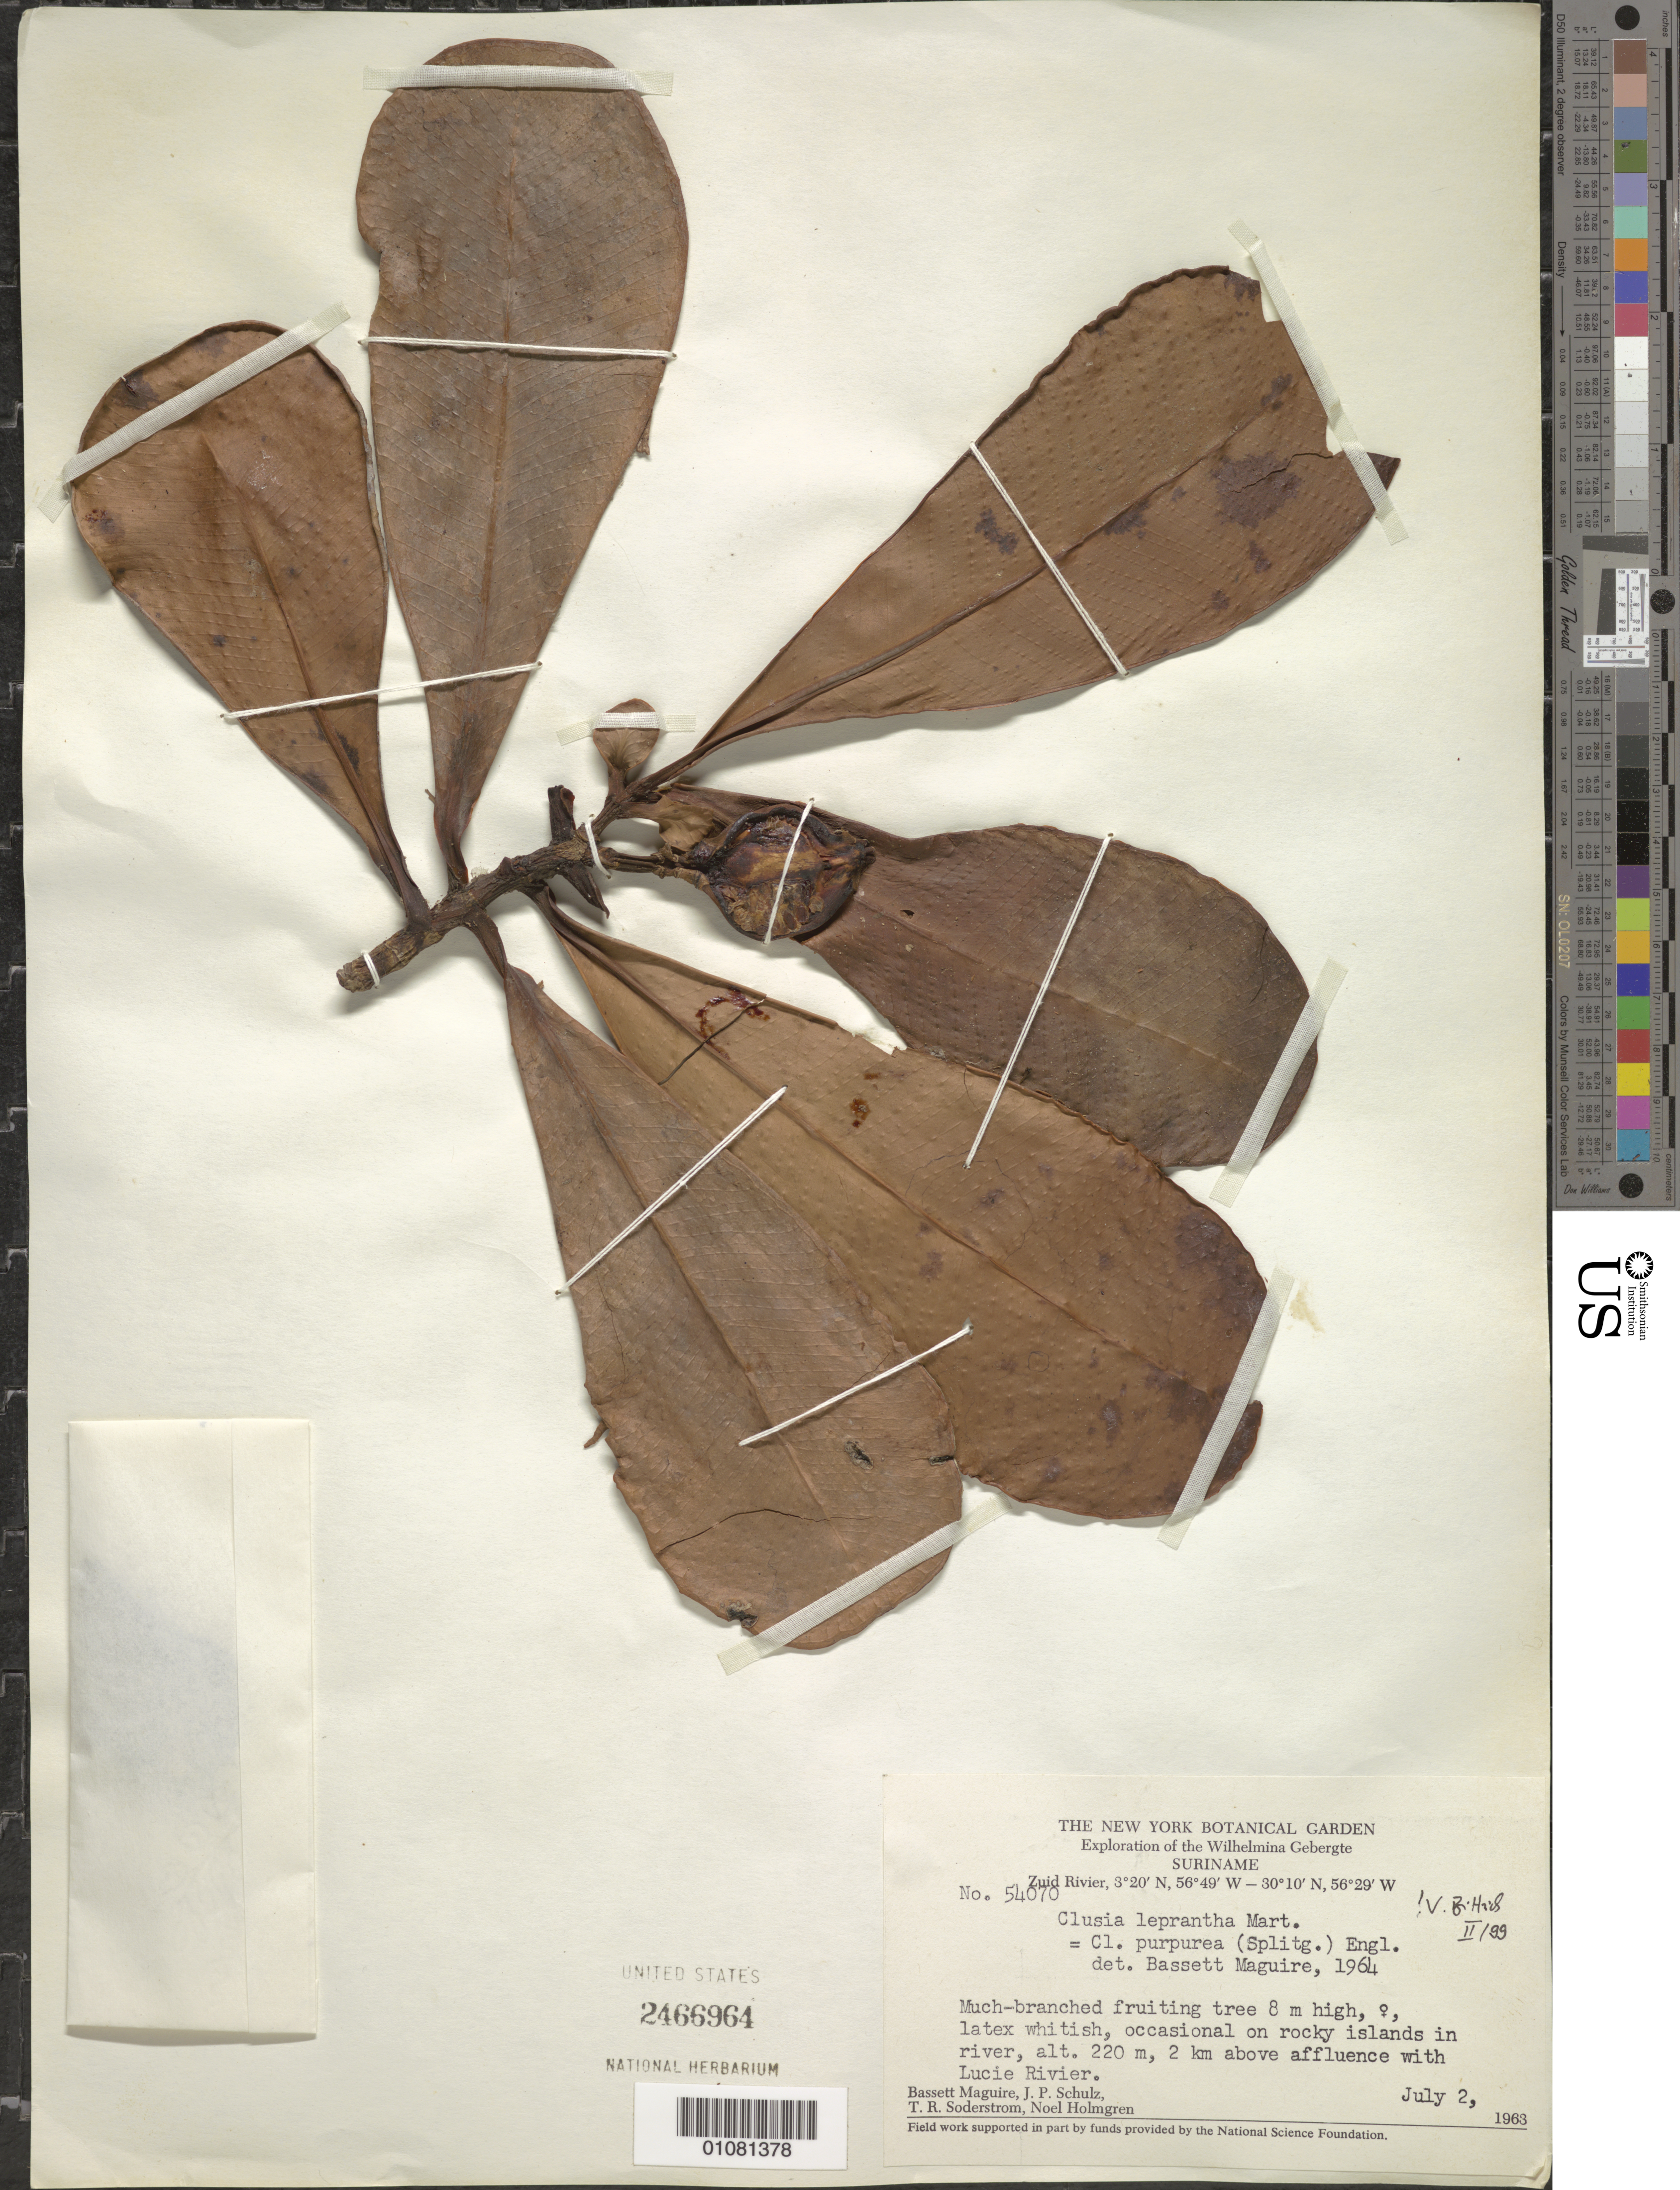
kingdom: Plantae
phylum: Tracheophyta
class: Magnoliopsida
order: Malpighiales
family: Clusiaceae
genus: Clusia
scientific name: Clusia leprantha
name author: Mart.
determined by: Hid, V. B.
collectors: B. Maguire, J. P. Schulz, T. R. Soderstrom & N. H. Holmgren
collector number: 54070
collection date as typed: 2-Jul-63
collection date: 1963-07-02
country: Suriname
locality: Zuid River, 2 km above confluence with Lucie R., Wilhelmina Gebergte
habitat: Rocky islands in river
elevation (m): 220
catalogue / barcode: US 2466964